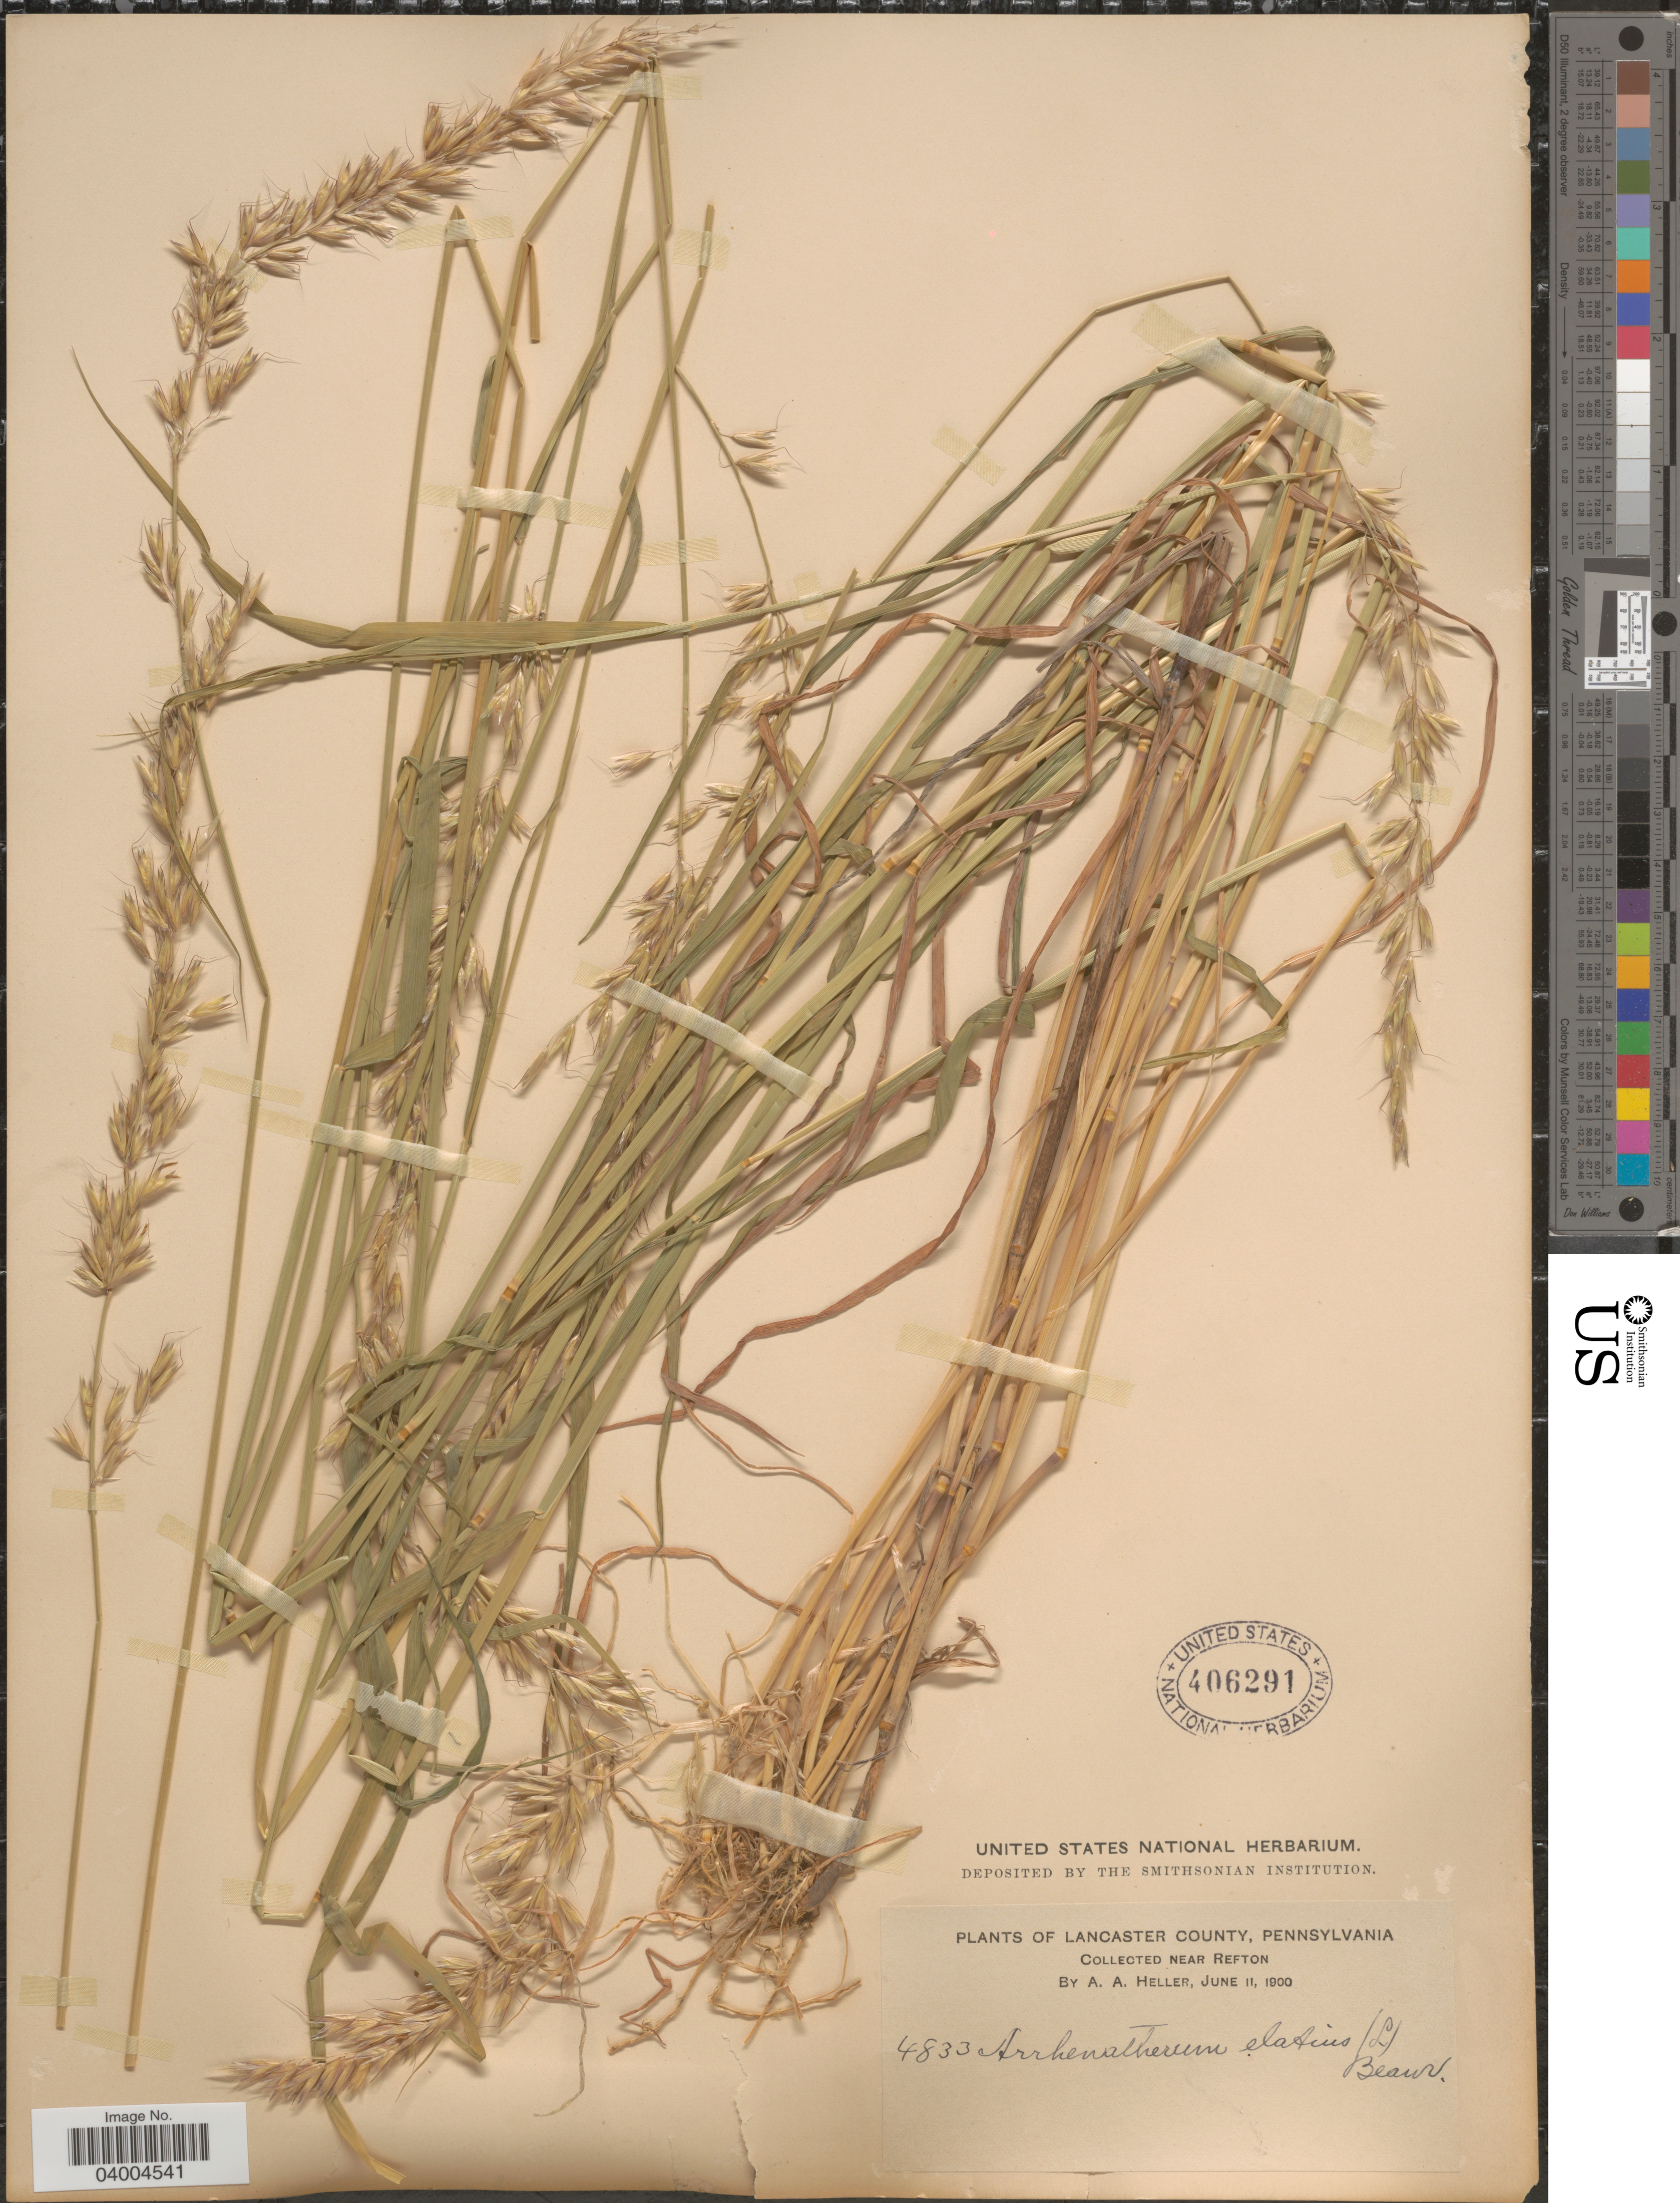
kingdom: Plantae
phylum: Tracheophyta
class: Liliopsida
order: Poales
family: Poaceae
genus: Arrhenatherum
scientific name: Arrhenatherum elatius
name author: (L.) J. Presl & C. Presl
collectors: A. A. Heller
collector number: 4833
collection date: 1900-06-11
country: United States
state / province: Pennsylvania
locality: Lancaster County. Near Refton.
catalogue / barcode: US 406291